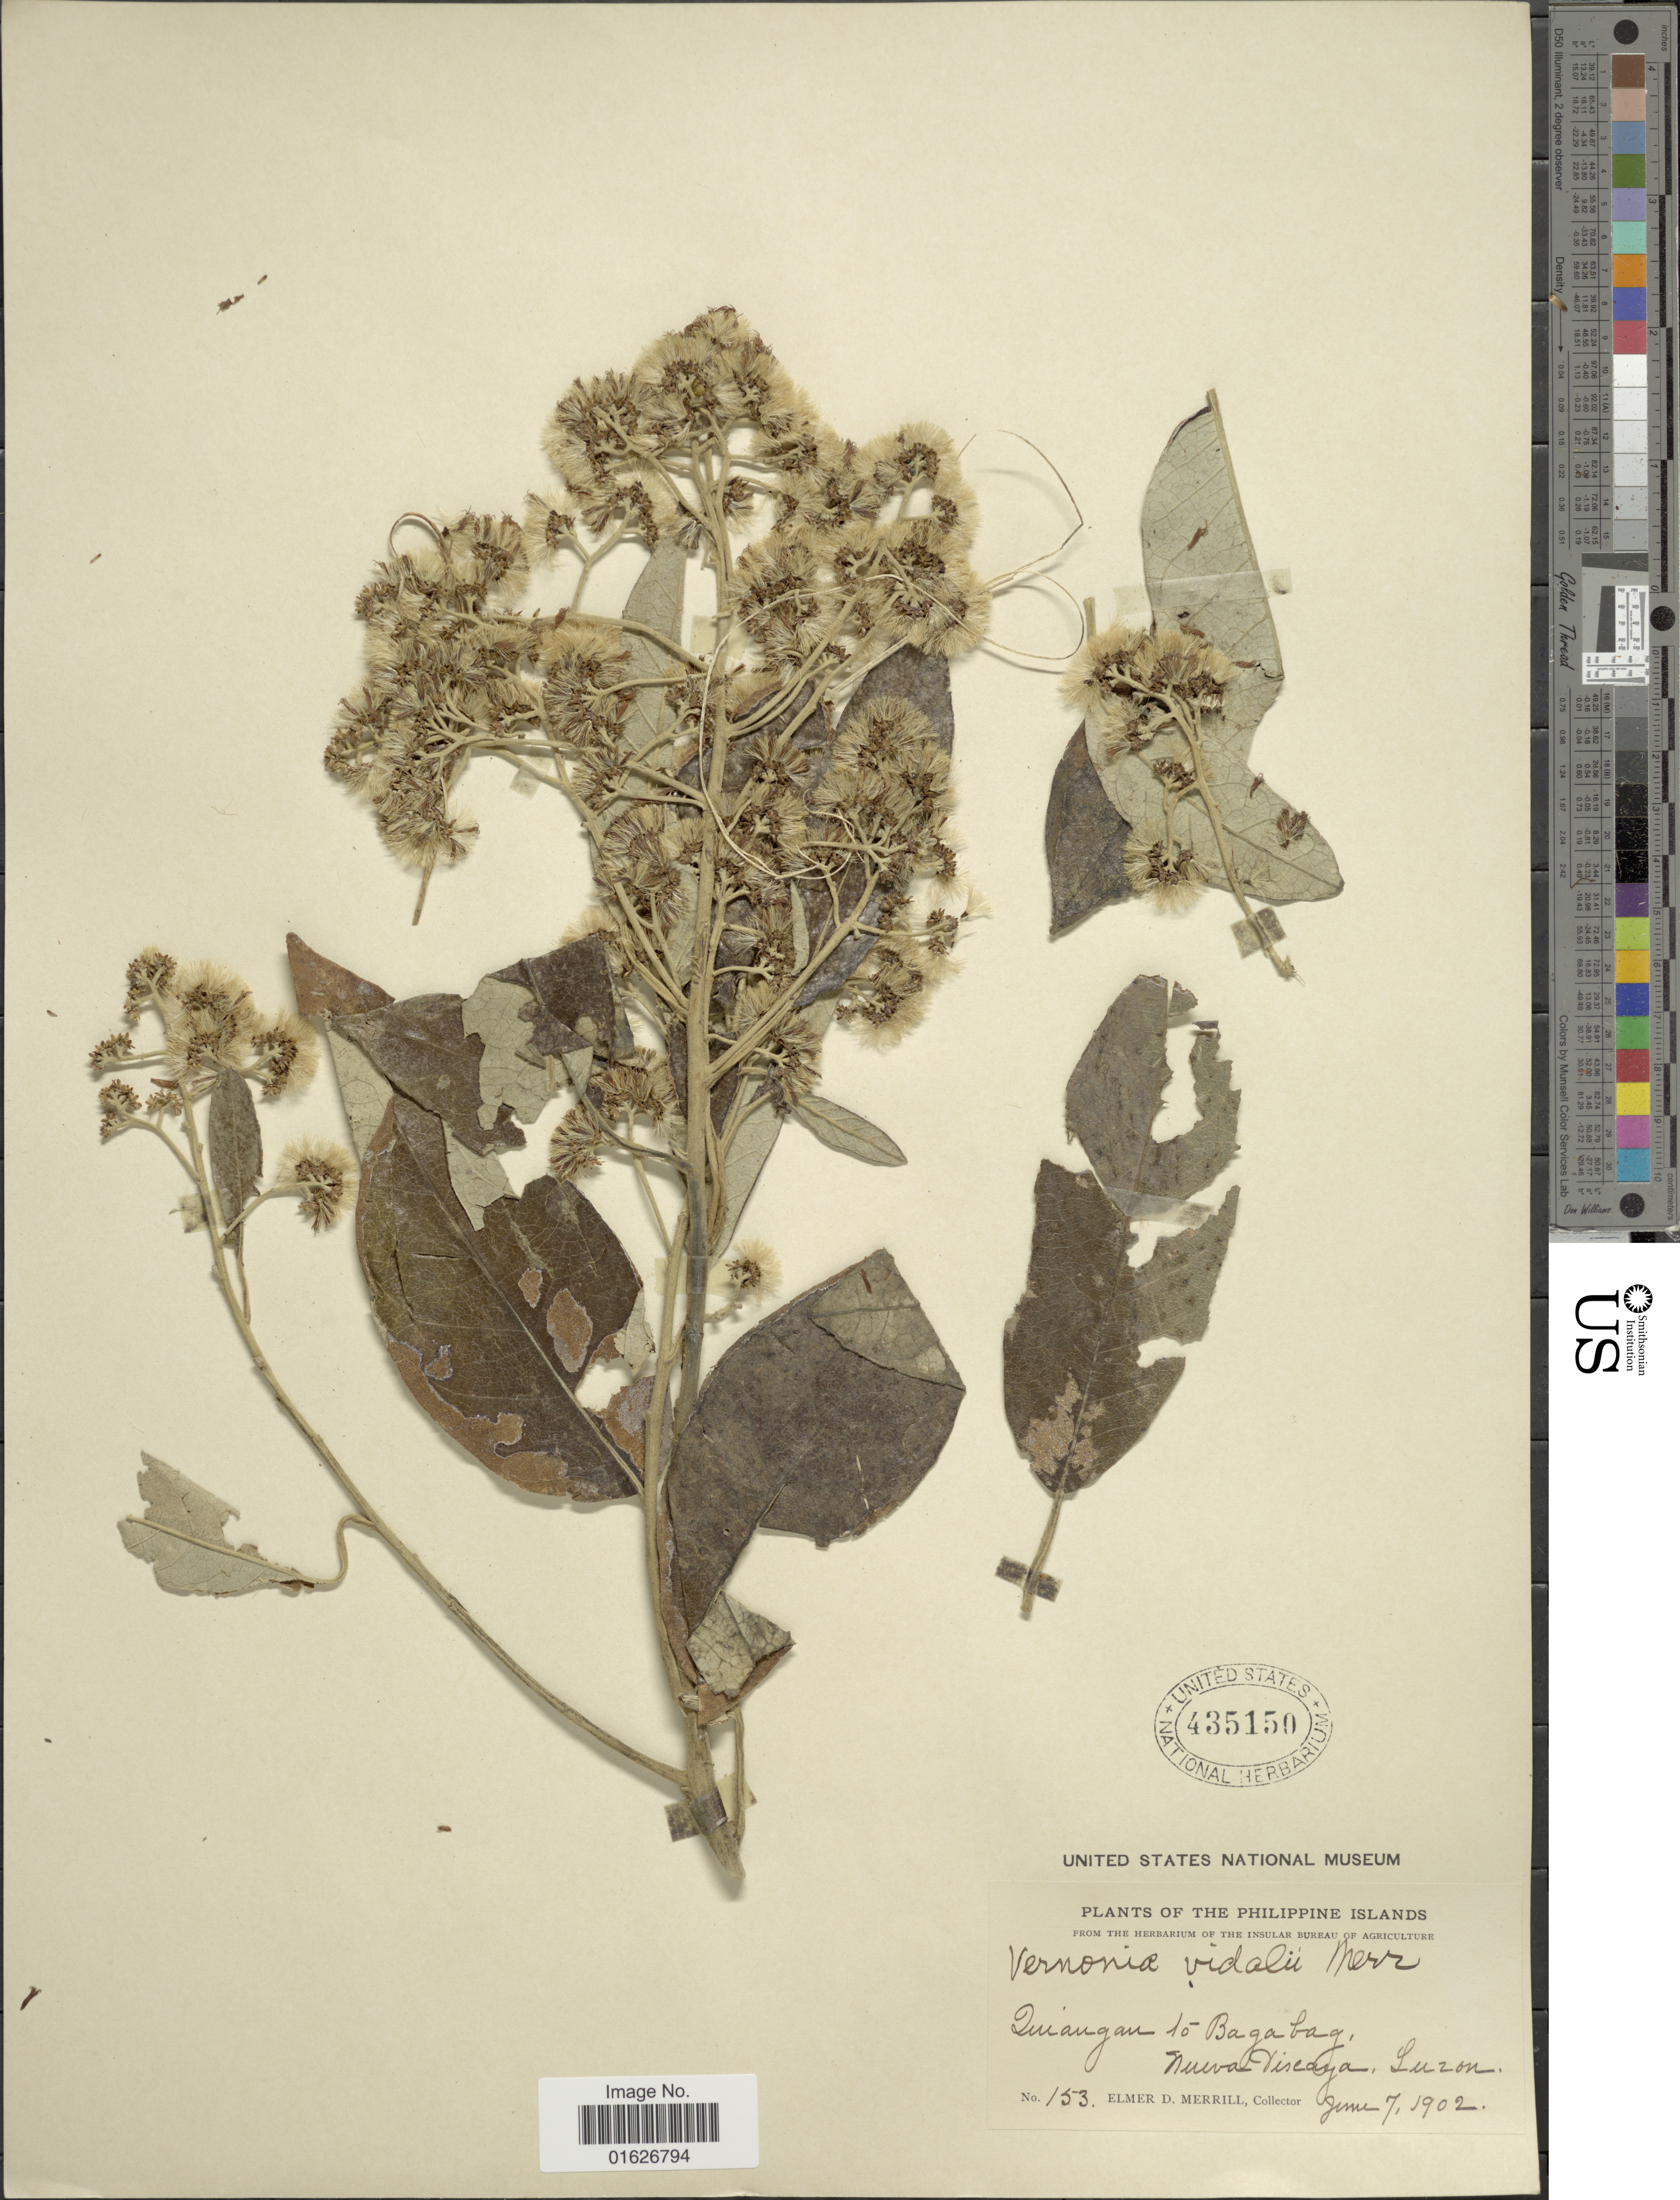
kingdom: Plantae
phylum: Tracheophyta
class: Magnoliopsida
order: Asterales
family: Asteraceae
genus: Strobocalyx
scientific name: Strobocalyx vidalii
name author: (G. Merr.) H. Rob.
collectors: E. D. Merrill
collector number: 153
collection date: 1902-06-07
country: Philippines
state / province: Cagayan Valley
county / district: Nueva Vizcaya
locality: Quiangan to Bagabag, Nueva Viscaya [Nueva Vizcaya], Luzon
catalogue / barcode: US 435150